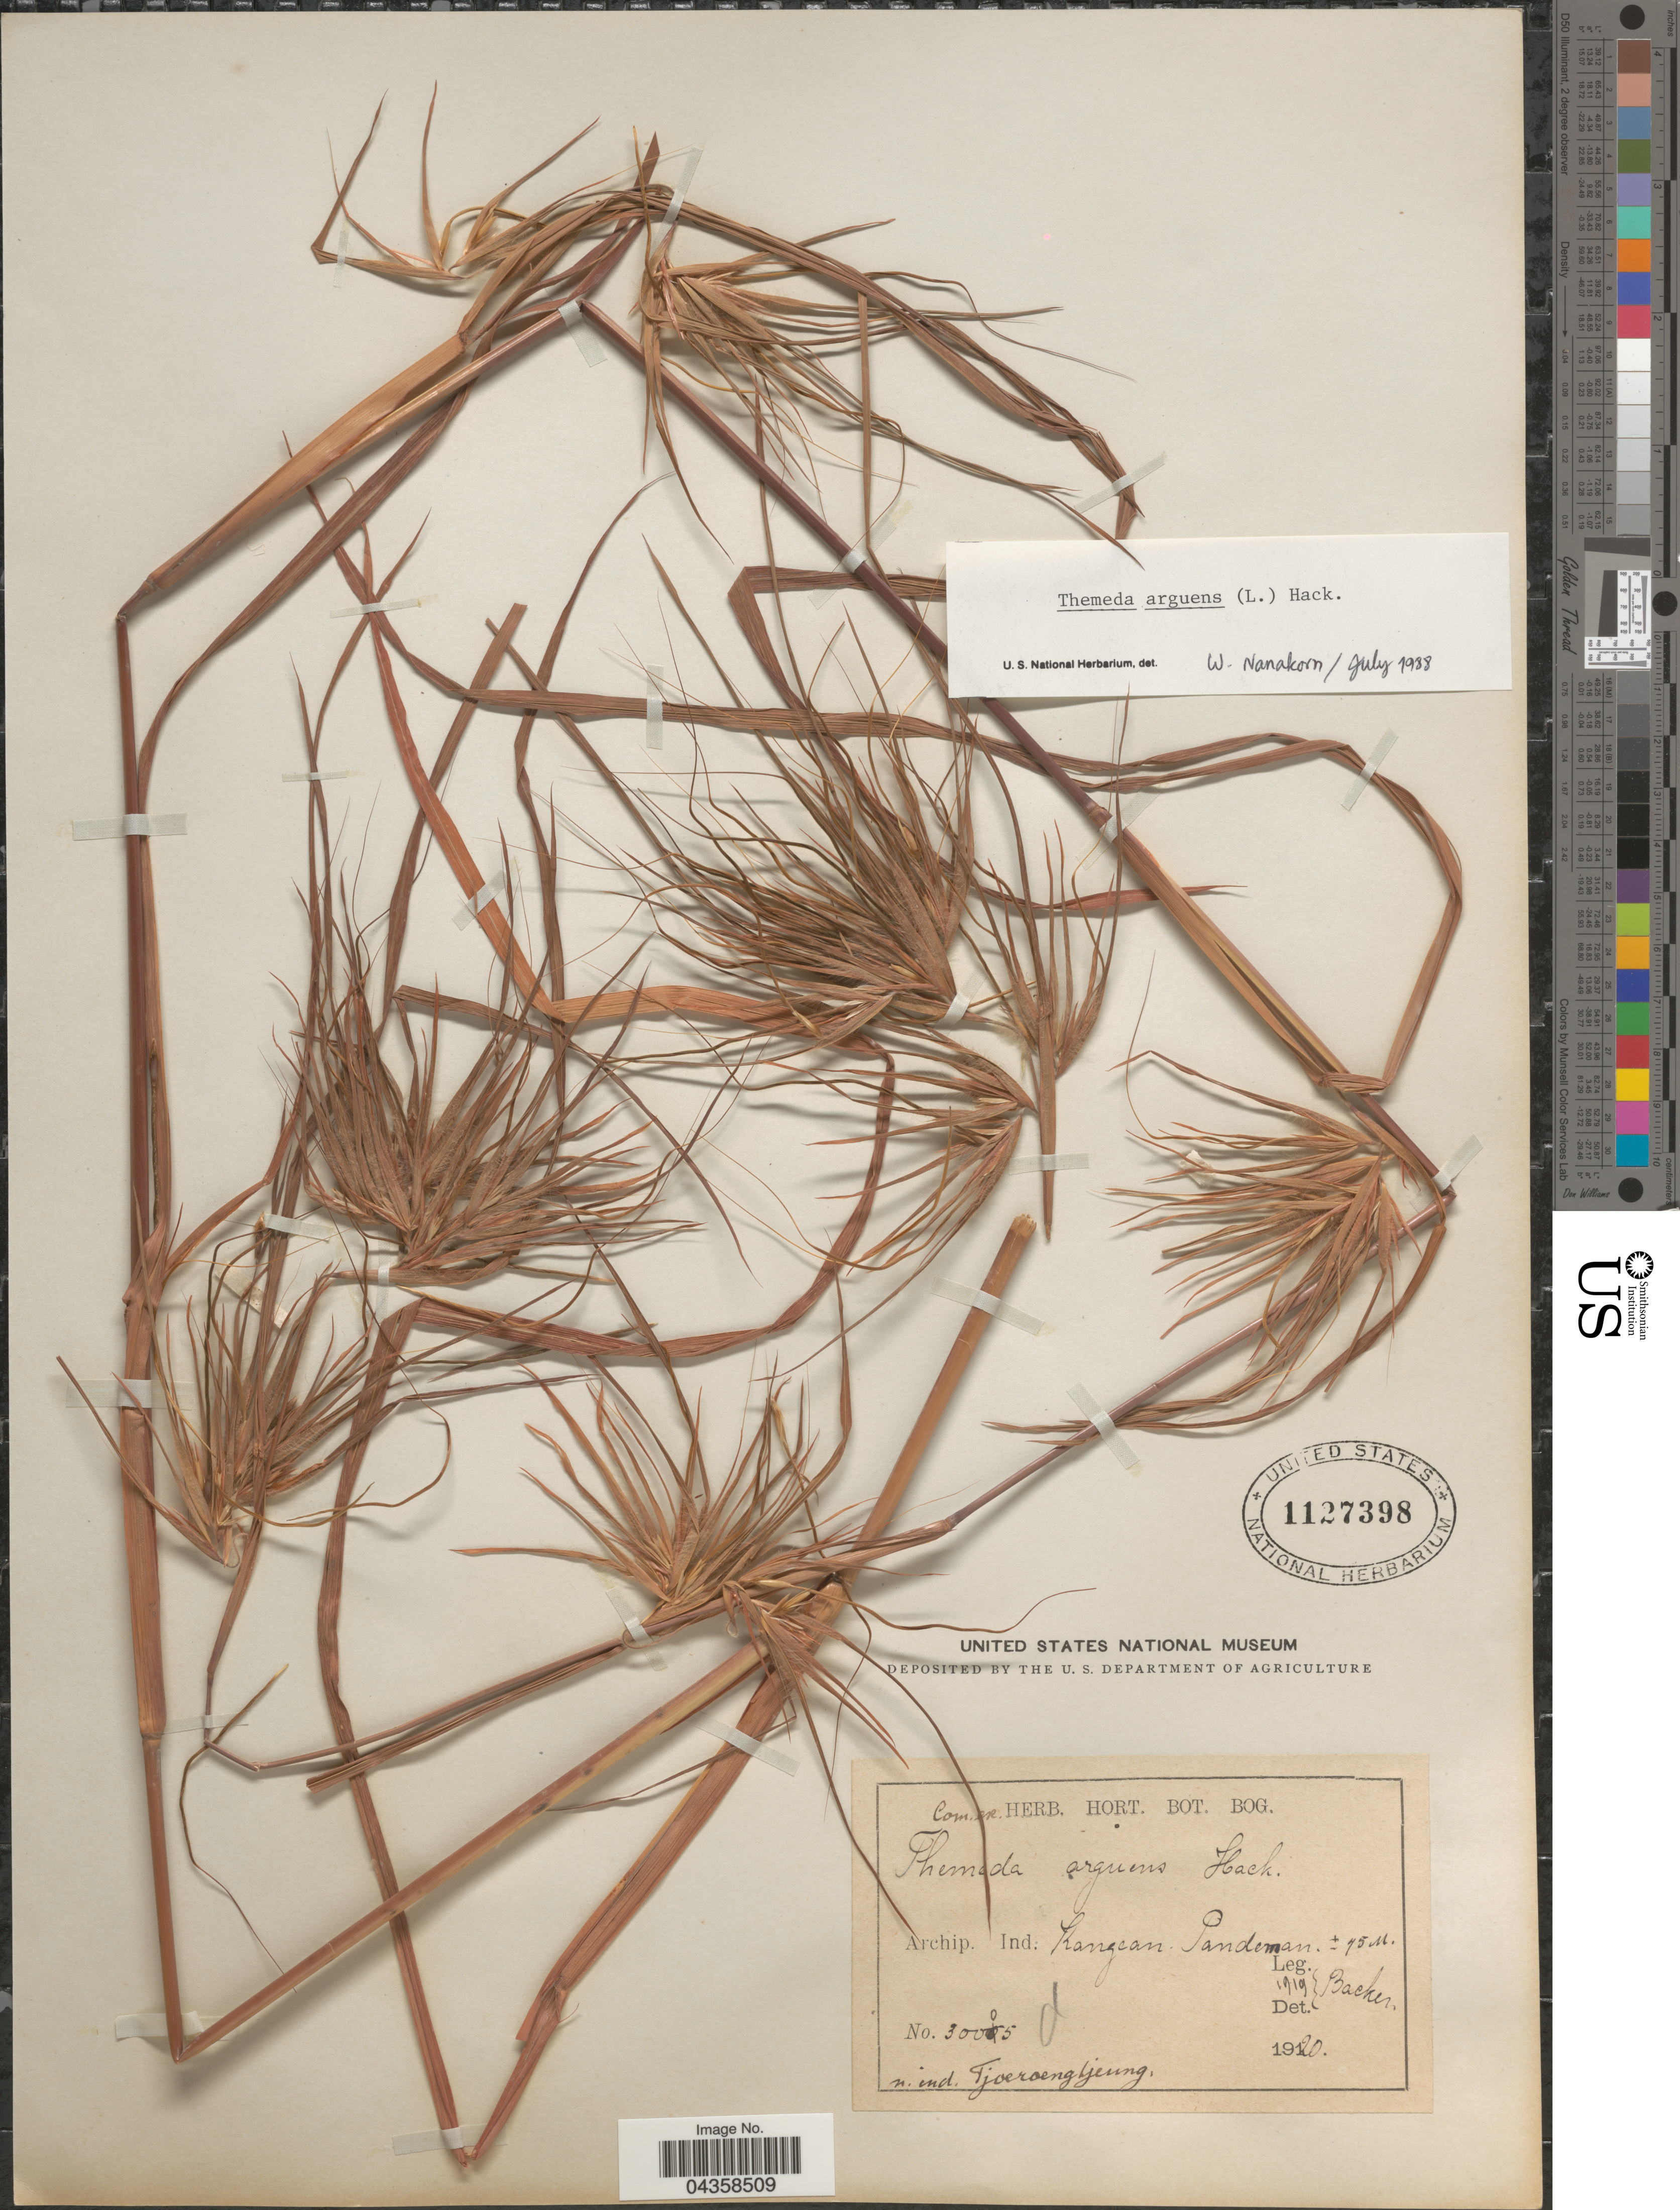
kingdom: Plantae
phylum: Tracheophyta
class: Liliopsida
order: Poales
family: Poaceae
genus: Themeda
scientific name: Themeda arguens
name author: (L.) Hack.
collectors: Backer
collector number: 30005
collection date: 1920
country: Indonesia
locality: Archip. Ind. Kangcan. Pandeman.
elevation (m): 75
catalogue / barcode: US 1127398